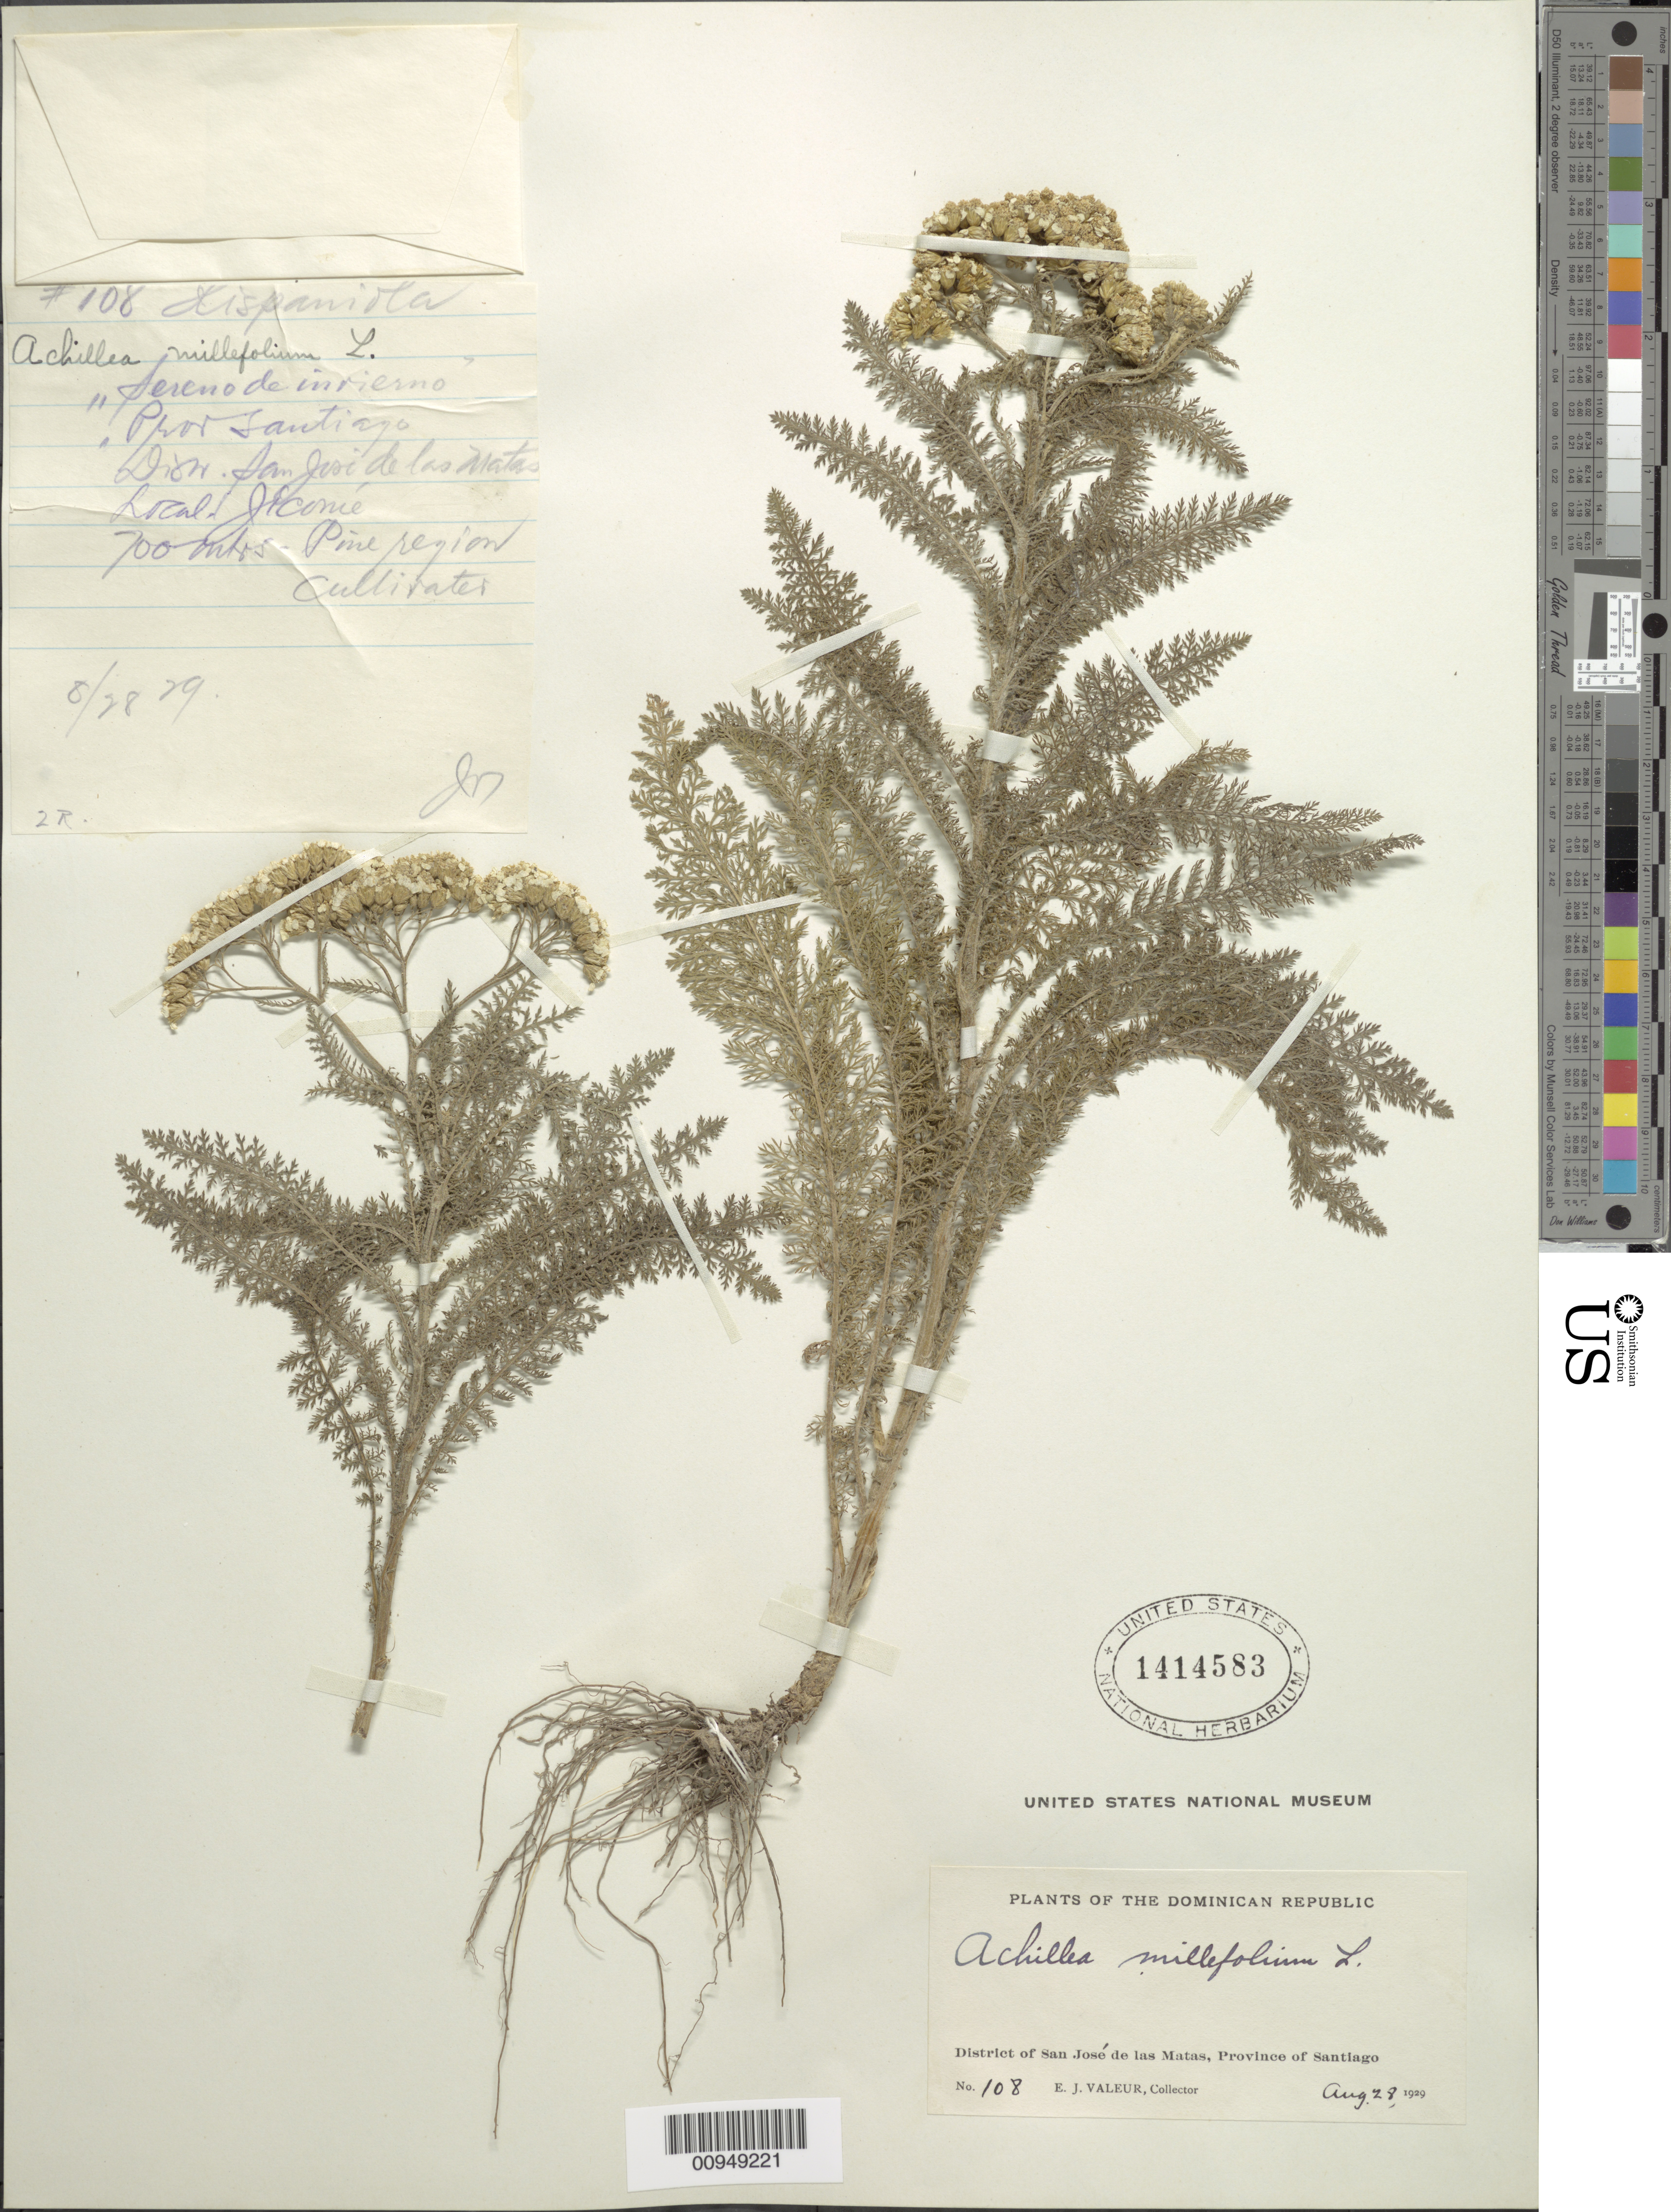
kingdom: Plantae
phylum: Tracheophyta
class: Magnoliopsida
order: Asterales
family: Asteraceae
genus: Achillea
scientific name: Achillea millefolium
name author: L.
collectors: E. Valeur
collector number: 108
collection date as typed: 28 Aug 1929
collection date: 1929-08-28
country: Dominican Republic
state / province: Santiago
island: Hispaniola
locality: District of San José de las Matas, Jicomé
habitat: Pine region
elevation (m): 700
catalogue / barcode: US 1414583